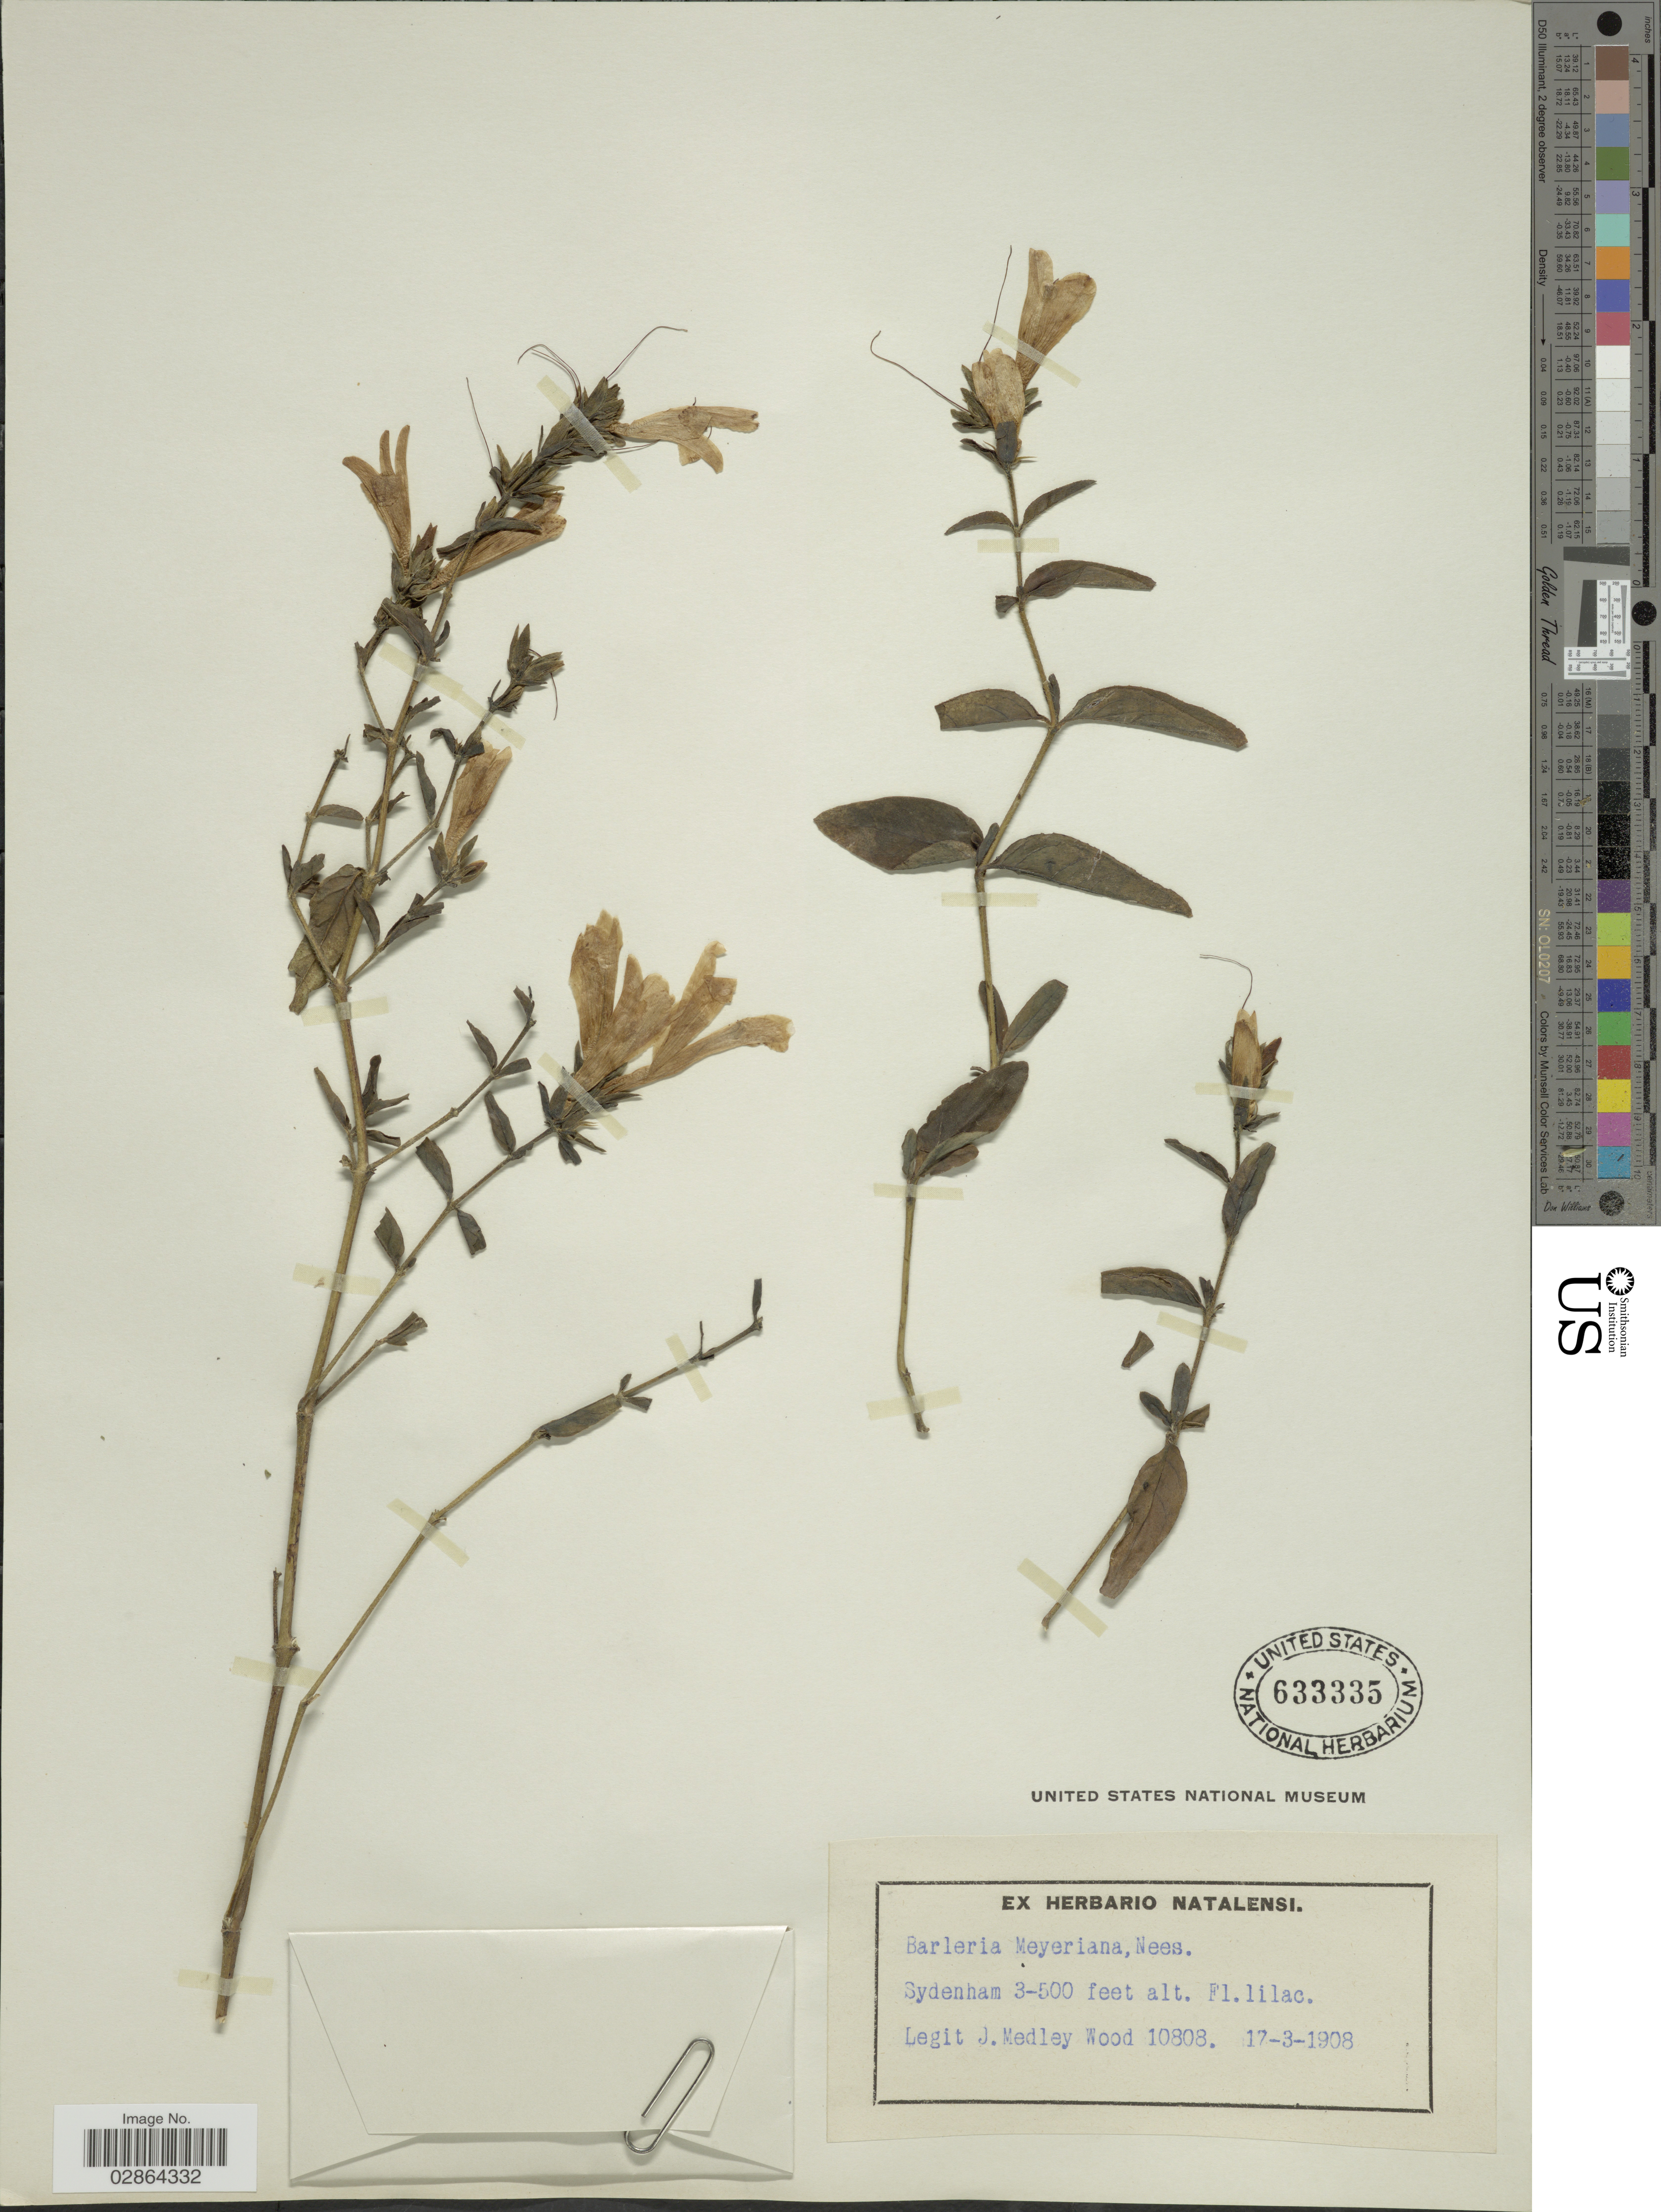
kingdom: Plantae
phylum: Tracheophyta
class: Magnoliopsida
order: Lamiales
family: Acanthaceae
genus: Barleria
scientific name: Barleria meyeriana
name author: Nees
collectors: J. Medley Wood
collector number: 10808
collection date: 1908-03-17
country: South Africa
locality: Sydenham.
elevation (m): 91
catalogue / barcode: US 633335